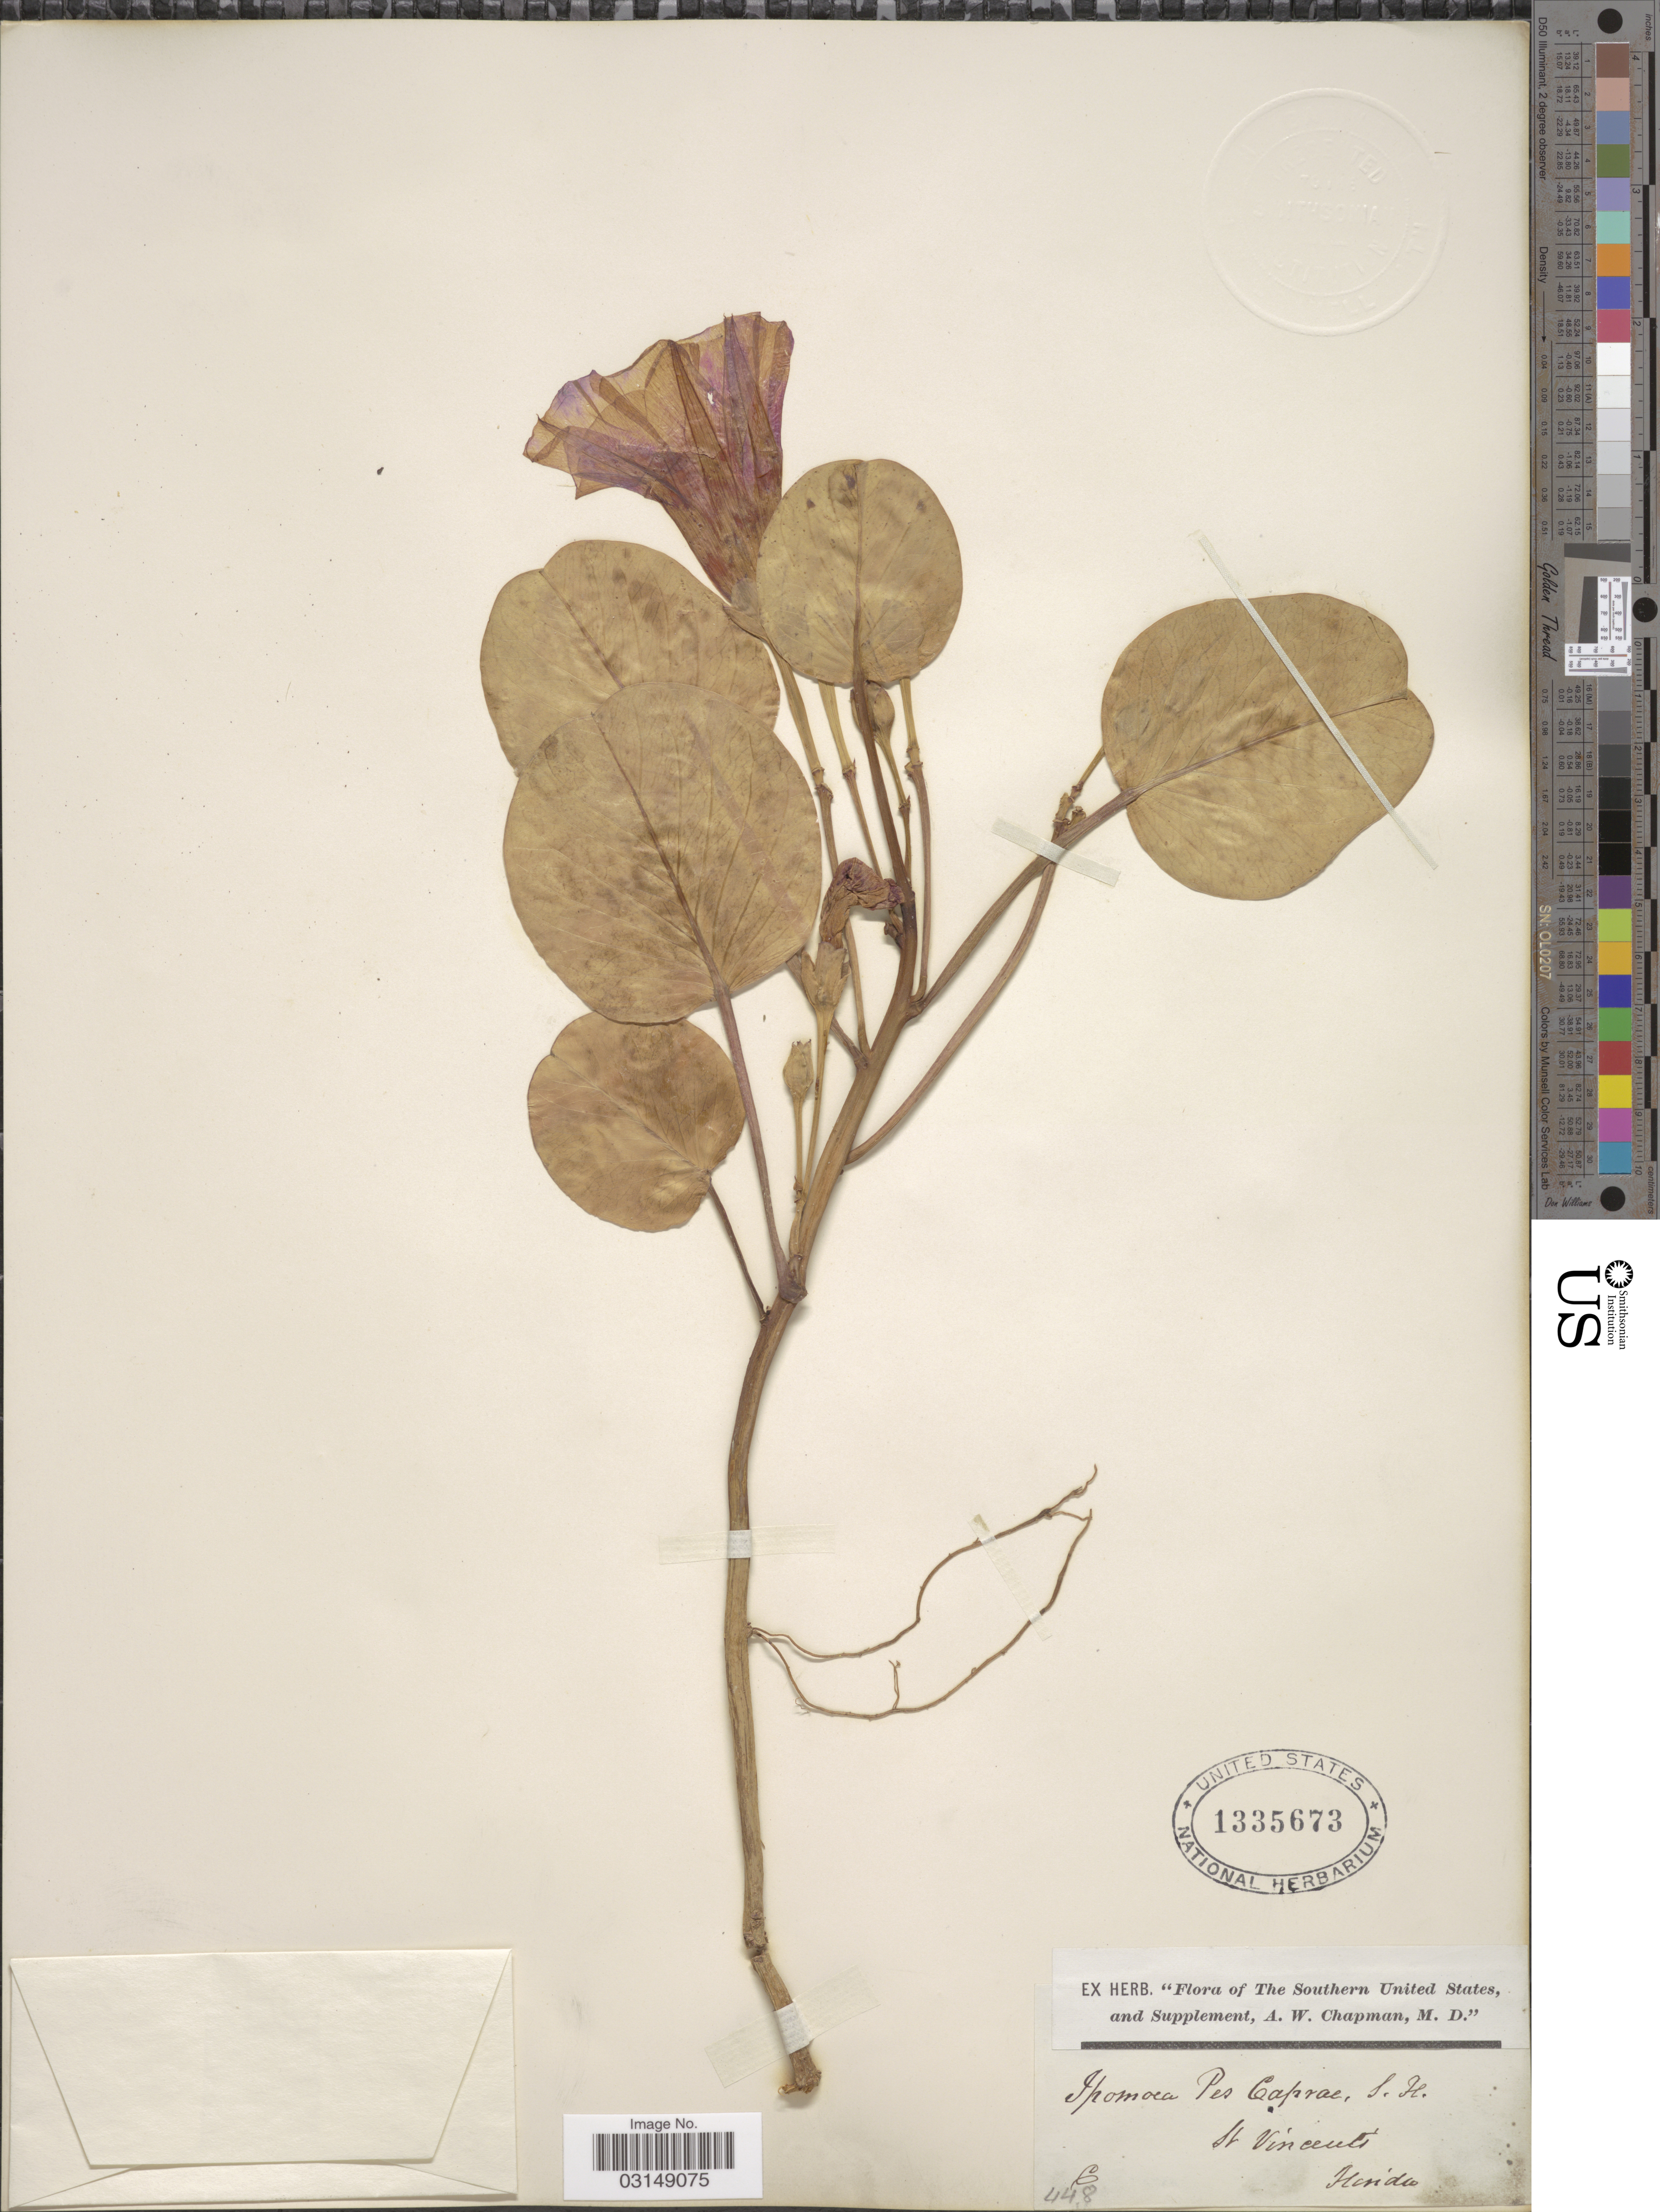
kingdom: Plantae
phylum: Tracheophyta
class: Magnoliopsida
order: Solanales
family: Convolvulaceae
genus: Ipomoea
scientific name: Ipomoea pes-caprae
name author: (L.) R. Br.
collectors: A. W. Chapman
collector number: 448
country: United States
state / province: Florida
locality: The Southern United States. St. Vincent's.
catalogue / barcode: US 1335673